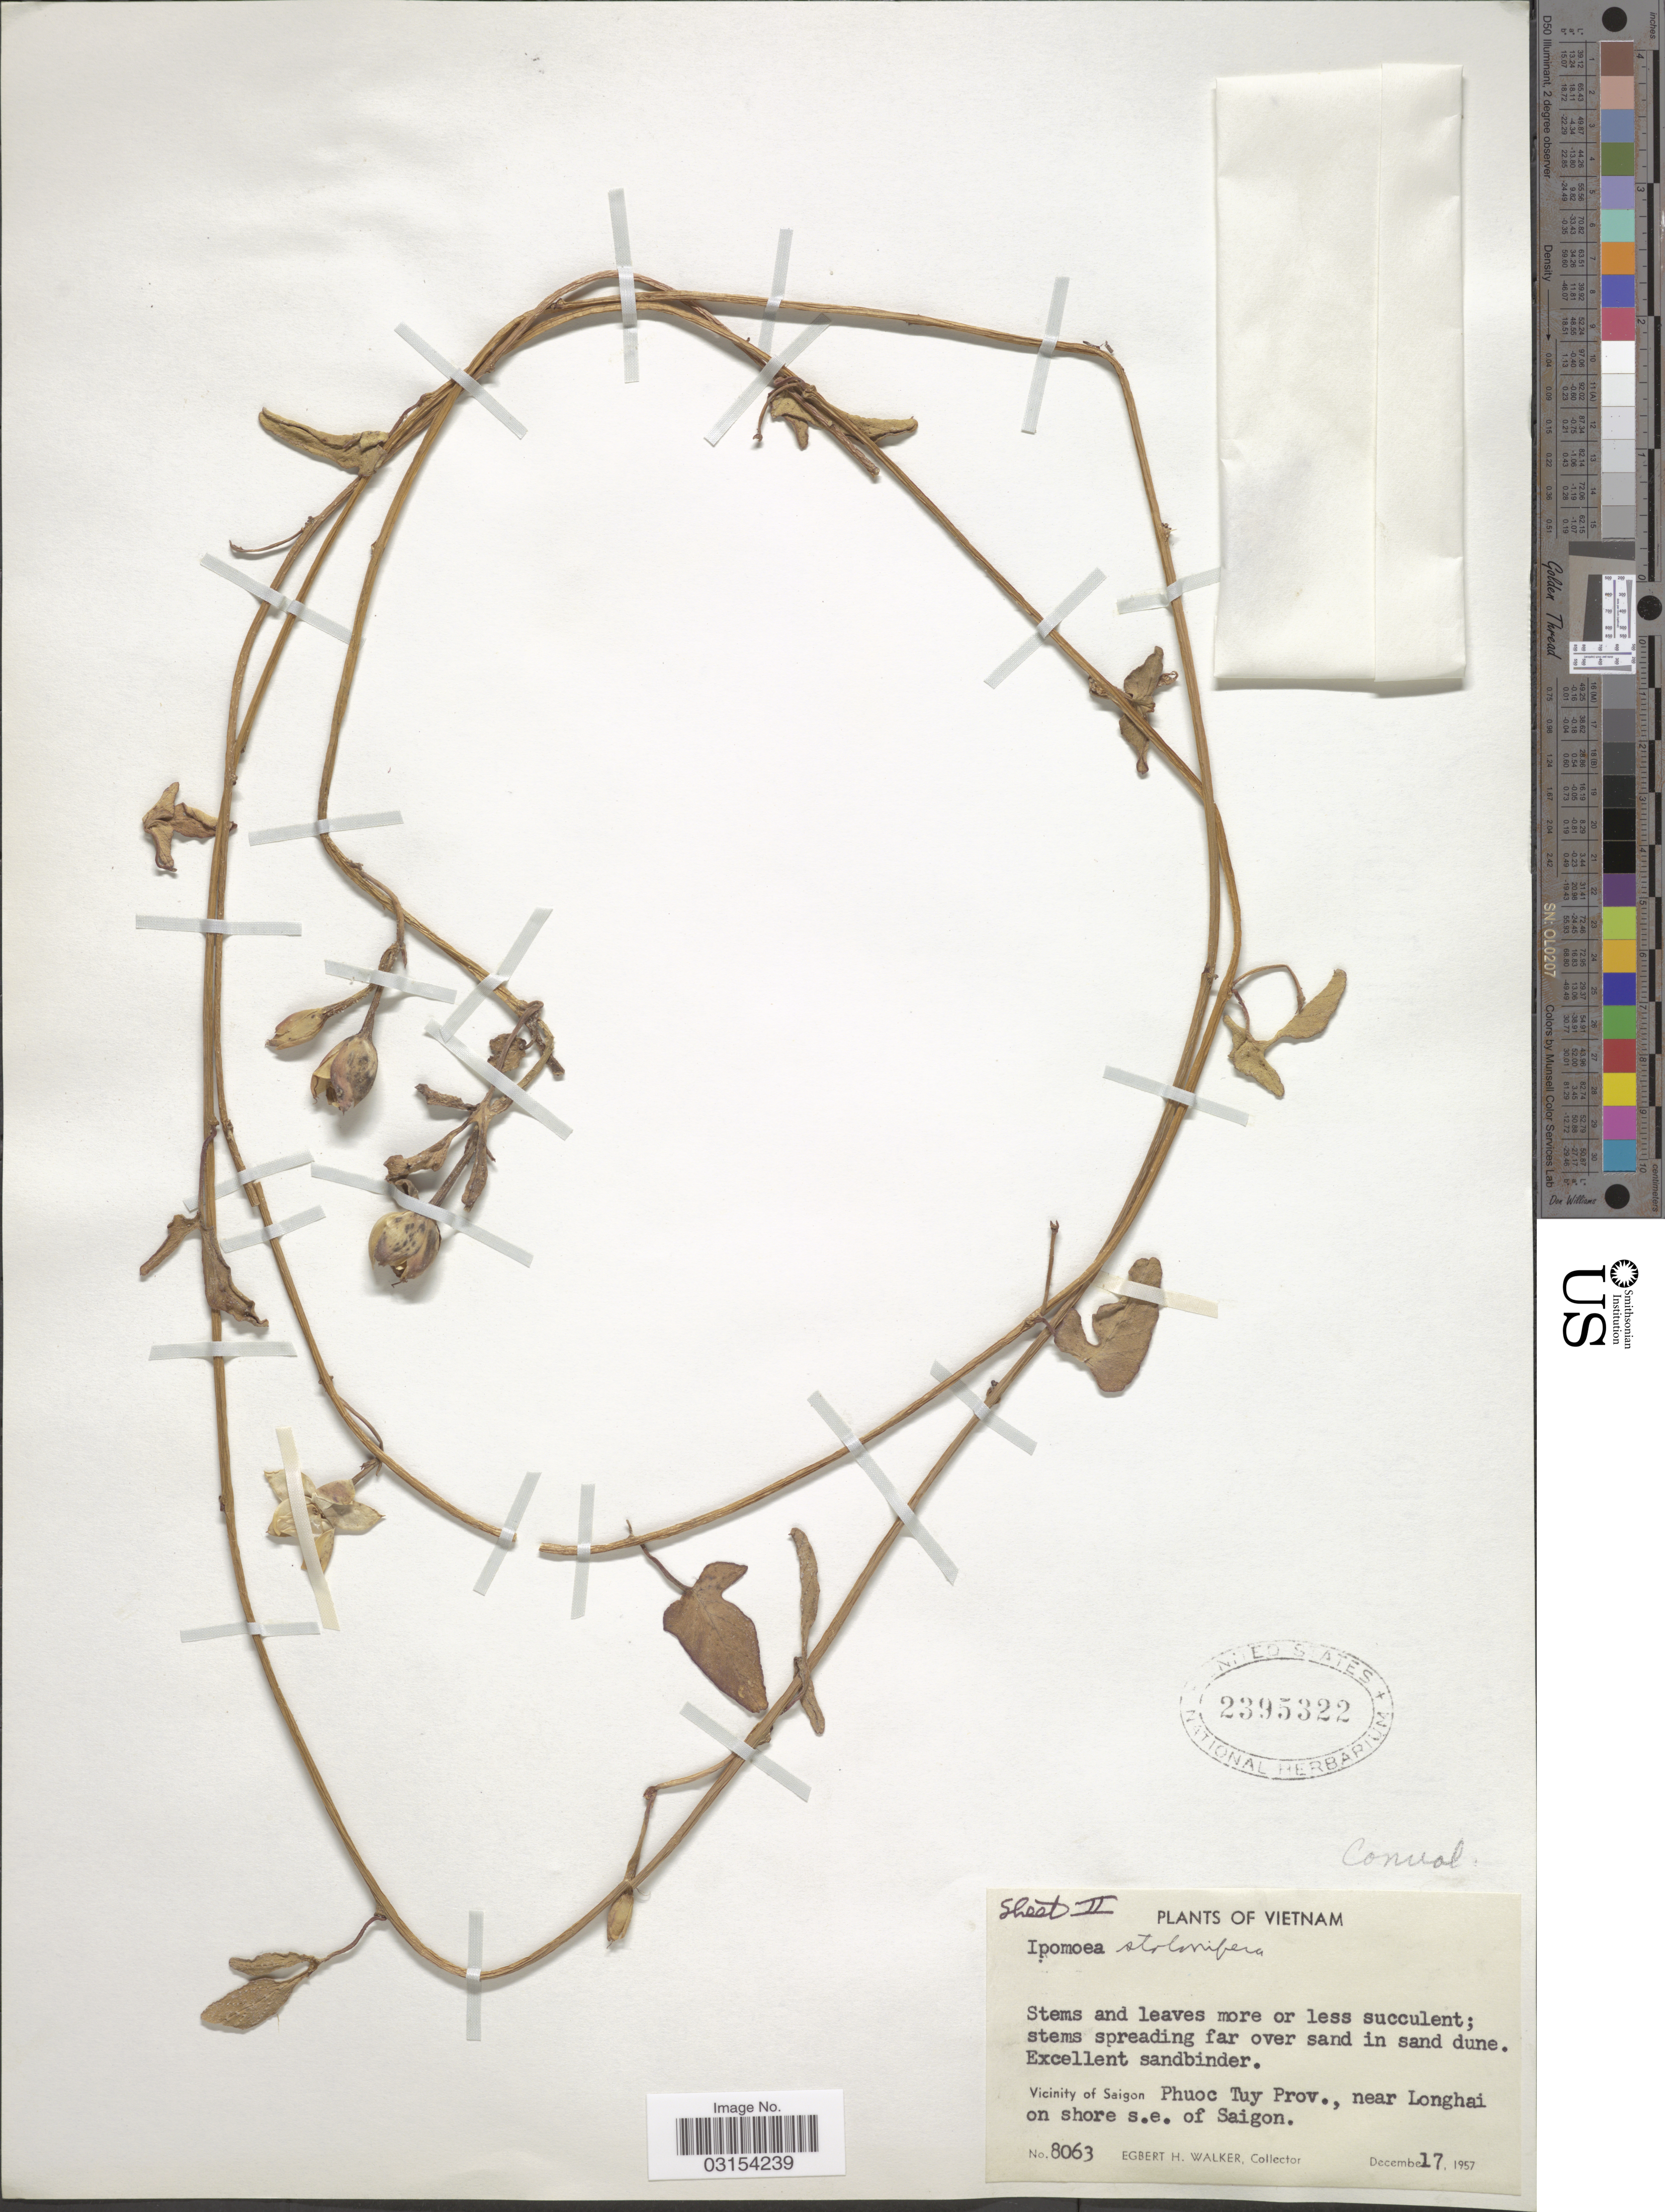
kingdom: Plantae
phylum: Tracheophyta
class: Magnoliopsida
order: Solanales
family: Convolvulaceae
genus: Ipomoea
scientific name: Ipomoea stolonifera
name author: (Cirillo) J.F. Gmel.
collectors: E. H. Walker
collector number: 8063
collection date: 1957-12-17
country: Vietnam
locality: Vicinity of Saigon, Phuoc Tuy Prov., near Longhai on shore s.e. of Saigon.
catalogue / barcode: US 2395322